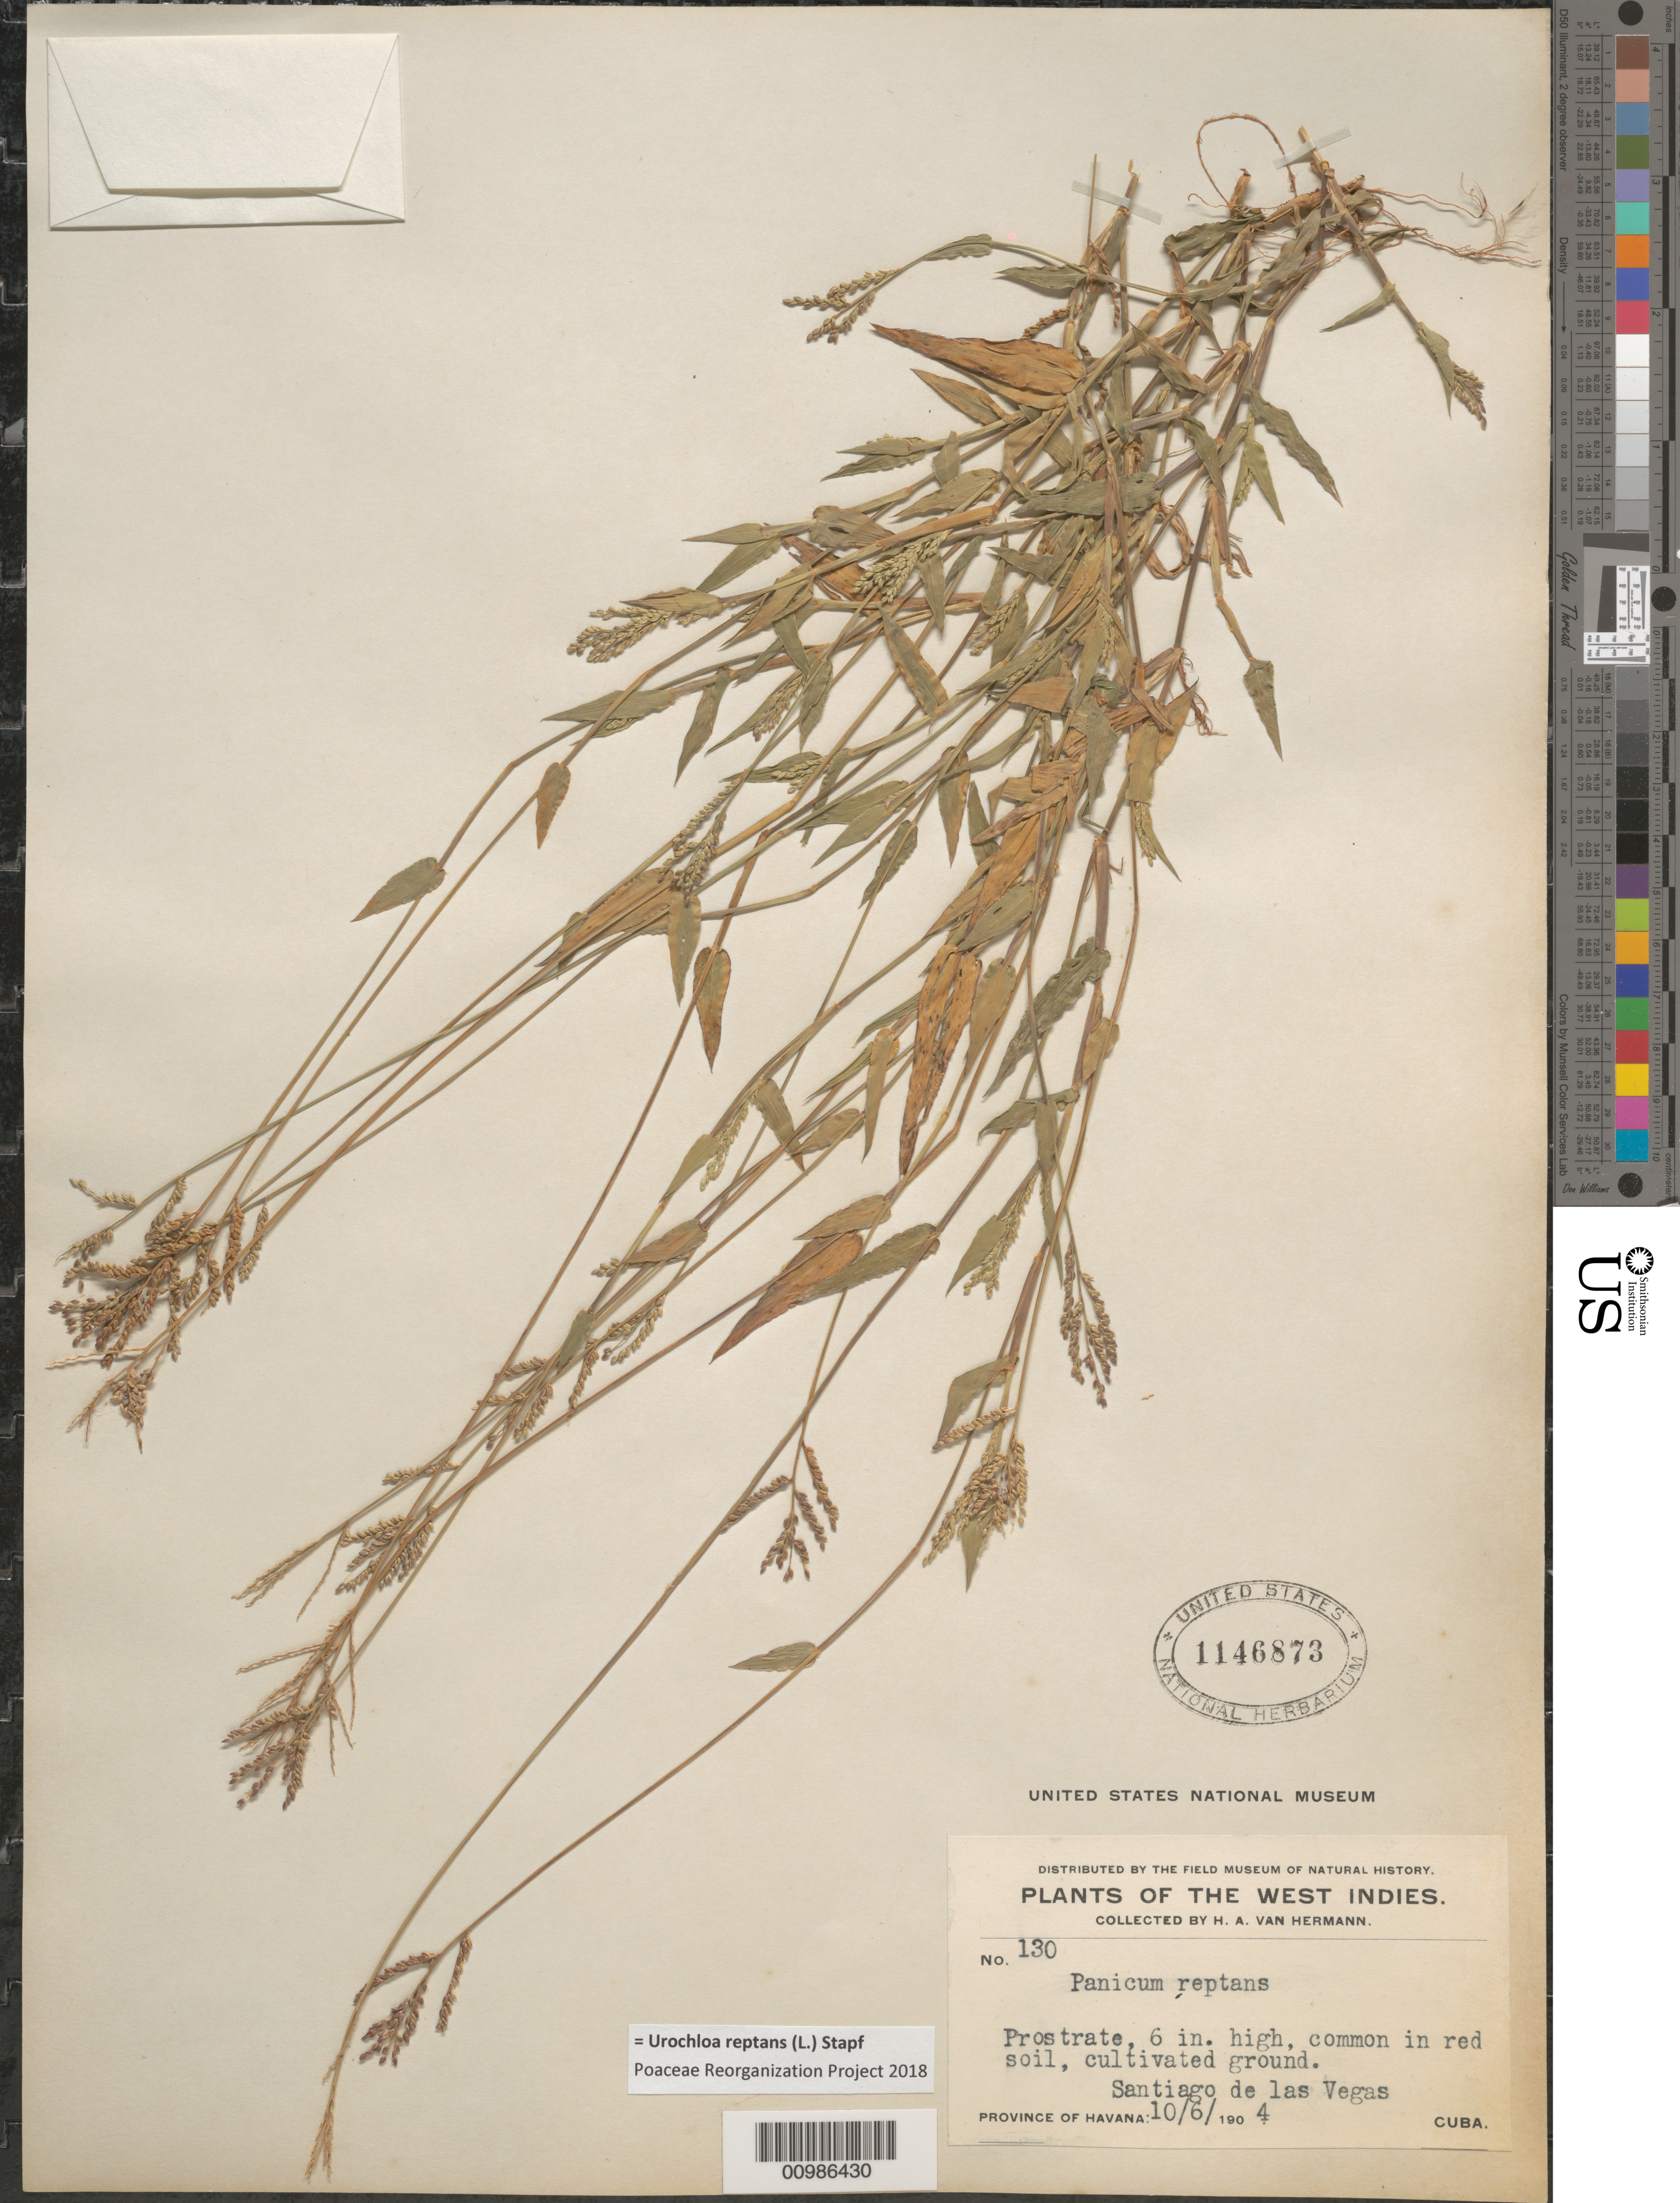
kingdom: Plantae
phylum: Tracheophyta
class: Liliopsida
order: Poales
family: Poaceae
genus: Brachiaria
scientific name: Brachiaria reptans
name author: (L.) C.E. Hubb. & C.A. Gardner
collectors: H. A. Van Hermann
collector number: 130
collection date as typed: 10 Jun 1904 or06 Oct 1904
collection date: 1904-06-10 or 1904-10-06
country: Cuba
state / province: La Habana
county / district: Municipio Boyeros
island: Cuba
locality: Santiago de las Vegas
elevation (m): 97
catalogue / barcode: US 1146873